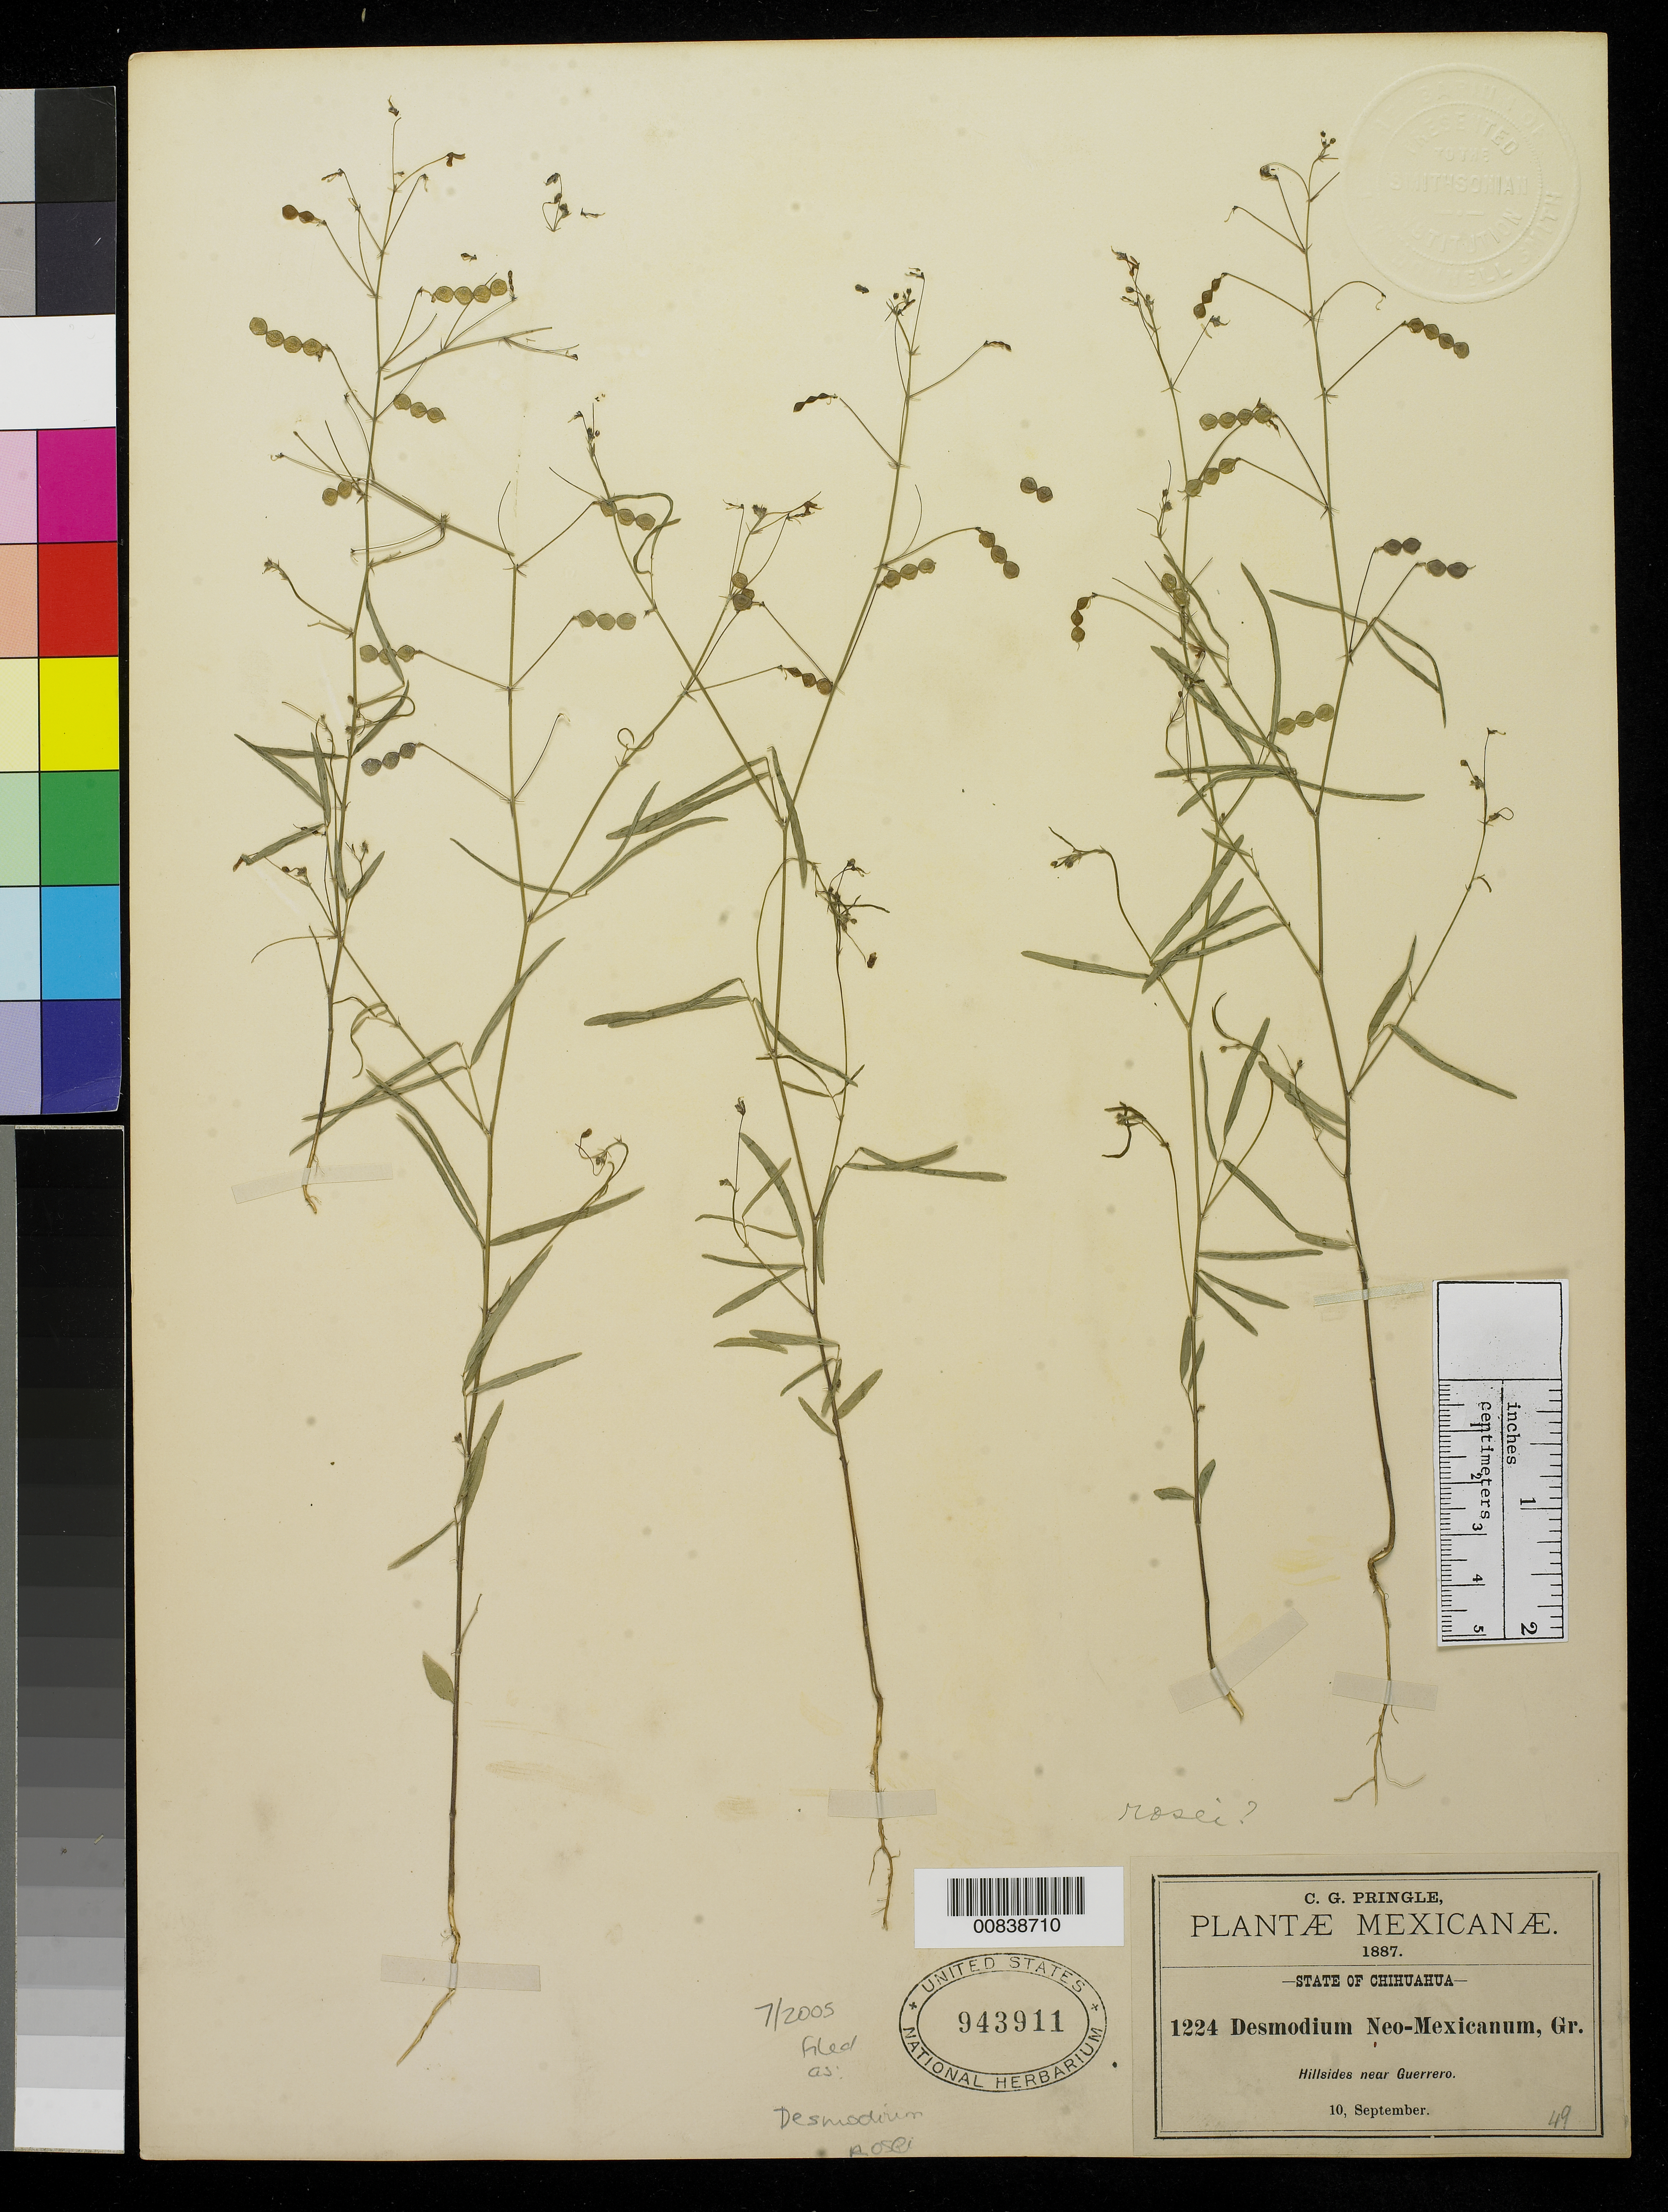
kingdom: Plantae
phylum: Tracheophyta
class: Magnoliopsida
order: Fabales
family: Fabaceae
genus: Desmodium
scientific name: Desmodium rosei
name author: B.G. Schub.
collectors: C. G. Pringle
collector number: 1224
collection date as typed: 10 Sep 1887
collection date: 1887-09-10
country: Mexico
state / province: Chihuahua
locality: Hillsides near Guerrero, Chihuahua.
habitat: Hillsides.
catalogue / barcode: US 943911